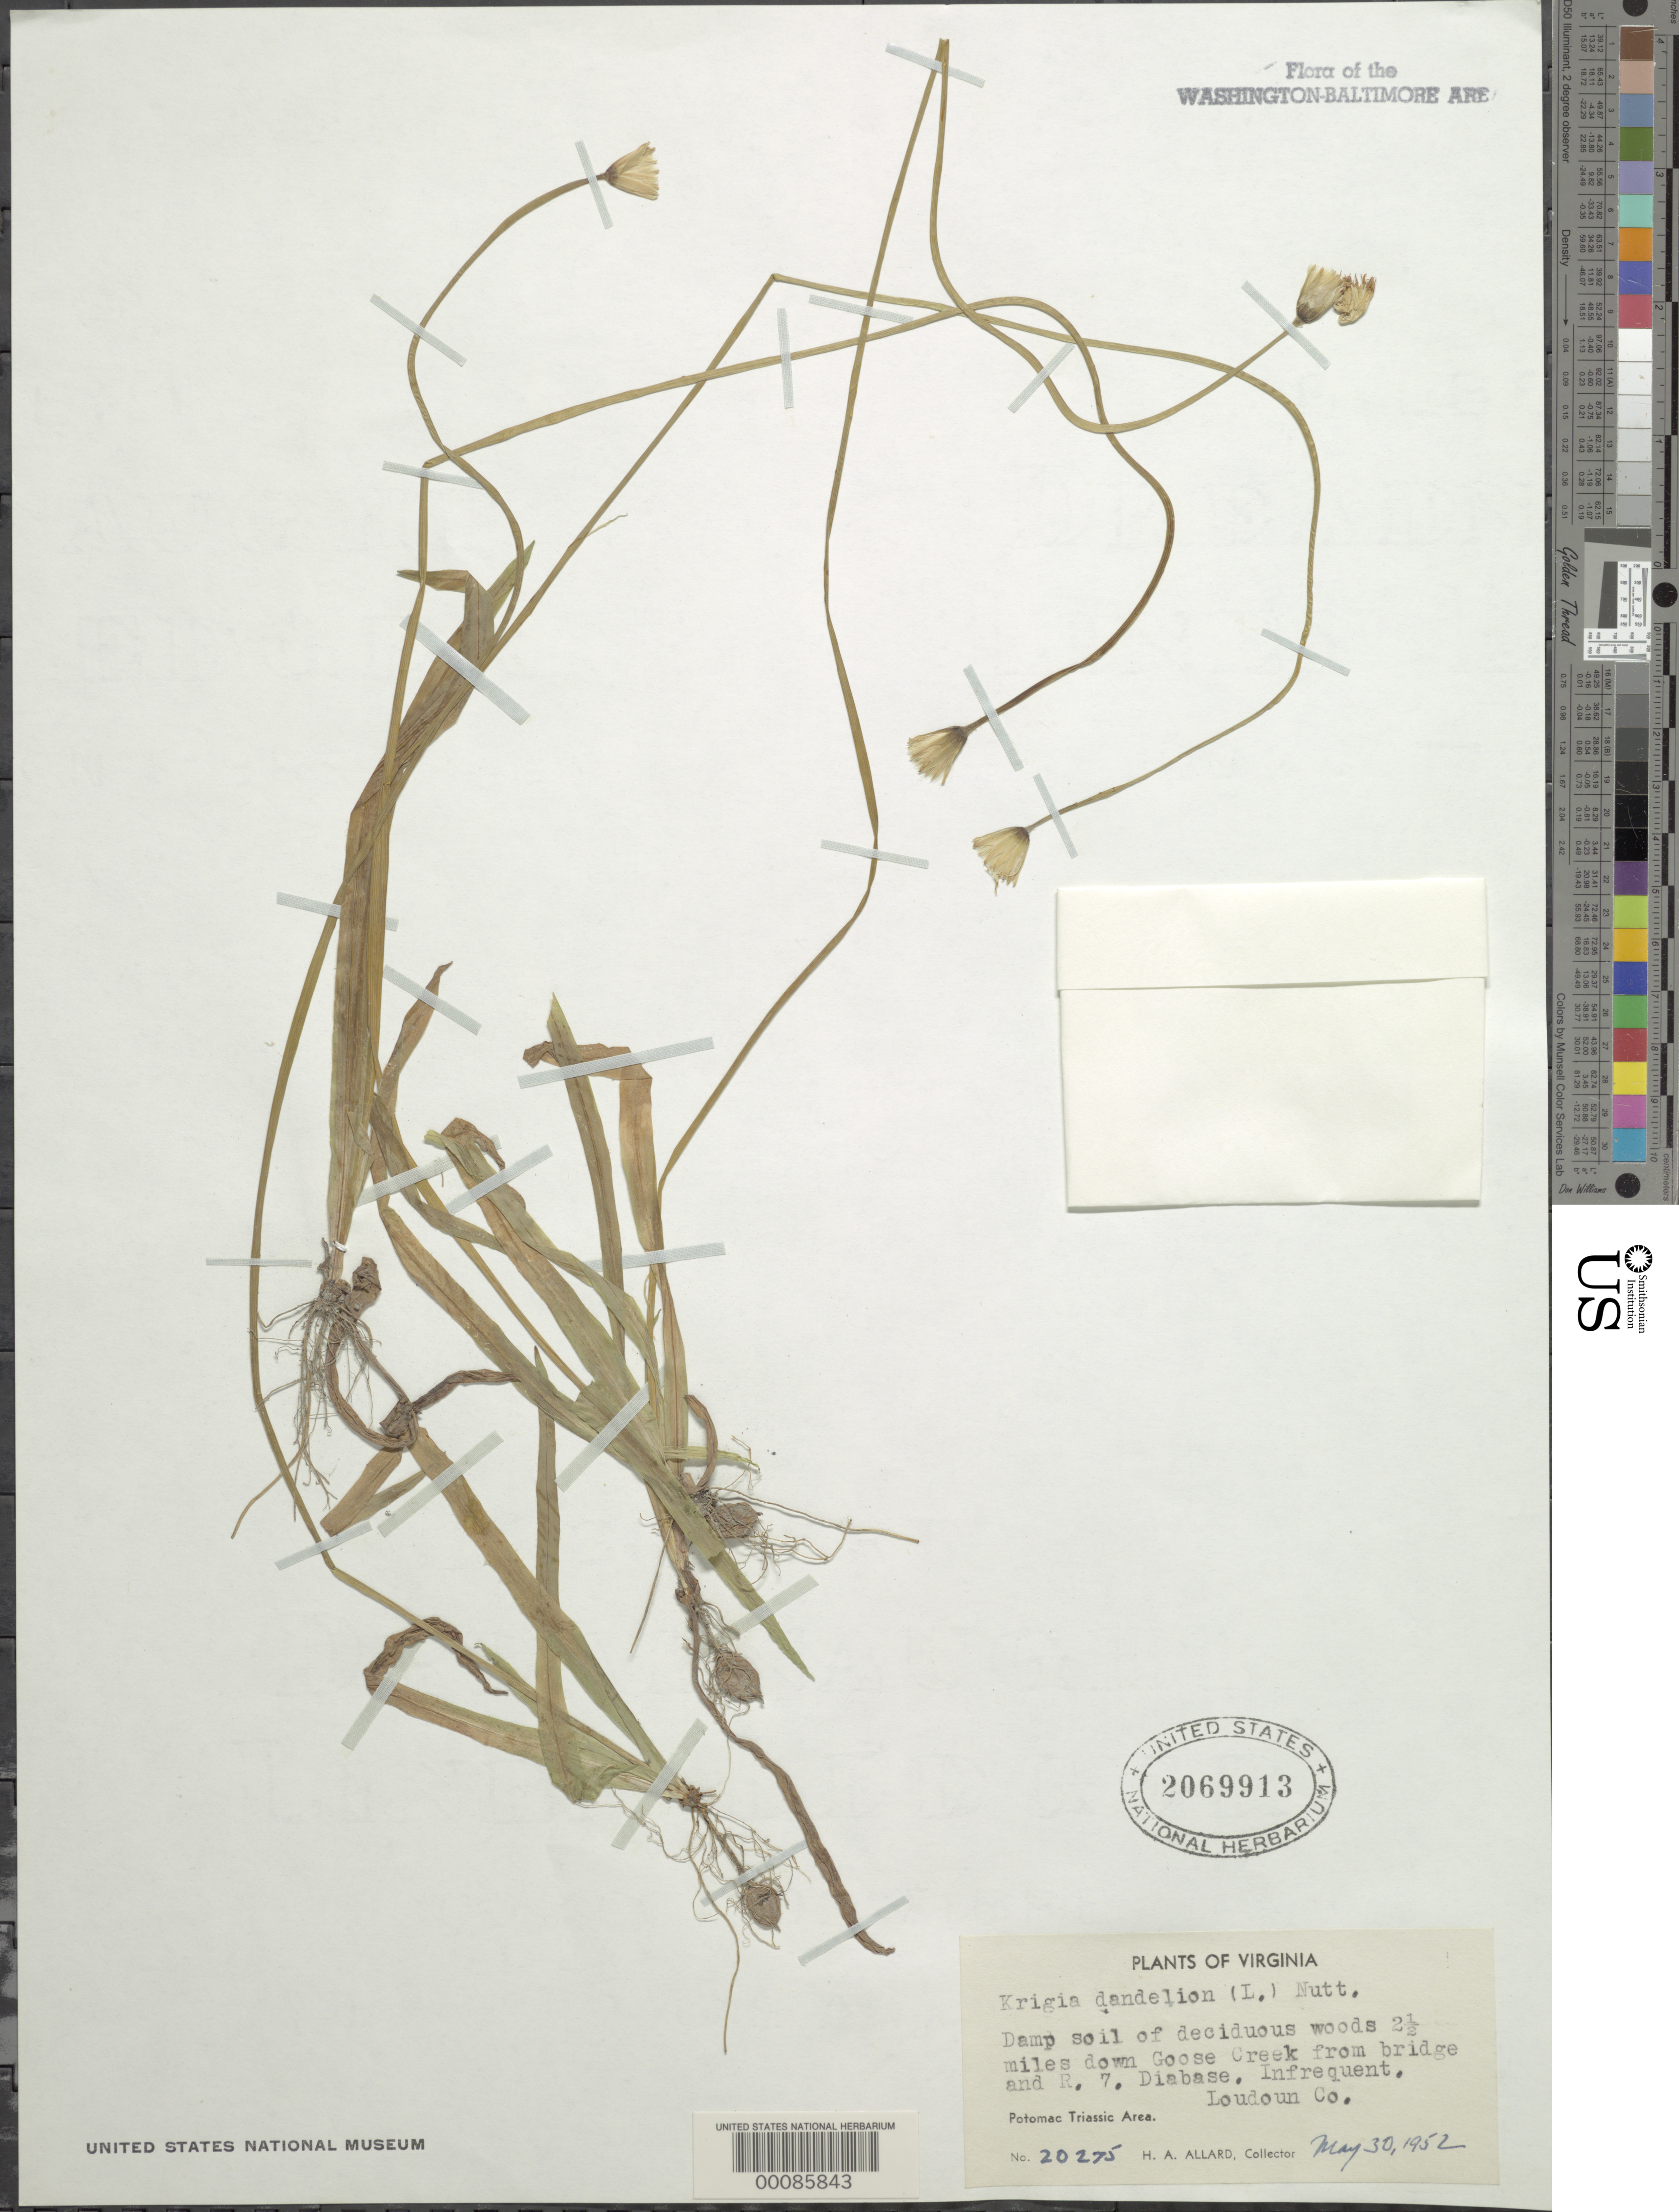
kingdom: Plantae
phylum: Tracheophyta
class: Magnoliopsida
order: Asterales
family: Asteraceae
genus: Krigia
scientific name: Krigia dandelion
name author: (L.) Nutt.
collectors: H. A. Allard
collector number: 20275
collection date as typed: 30 May 1952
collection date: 1952-05-30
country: United States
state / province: Virginia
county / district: Loudoun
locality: downstream from Rt. 7 on Goose Creek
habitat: Damp soil in woods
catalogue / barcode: US 2069913